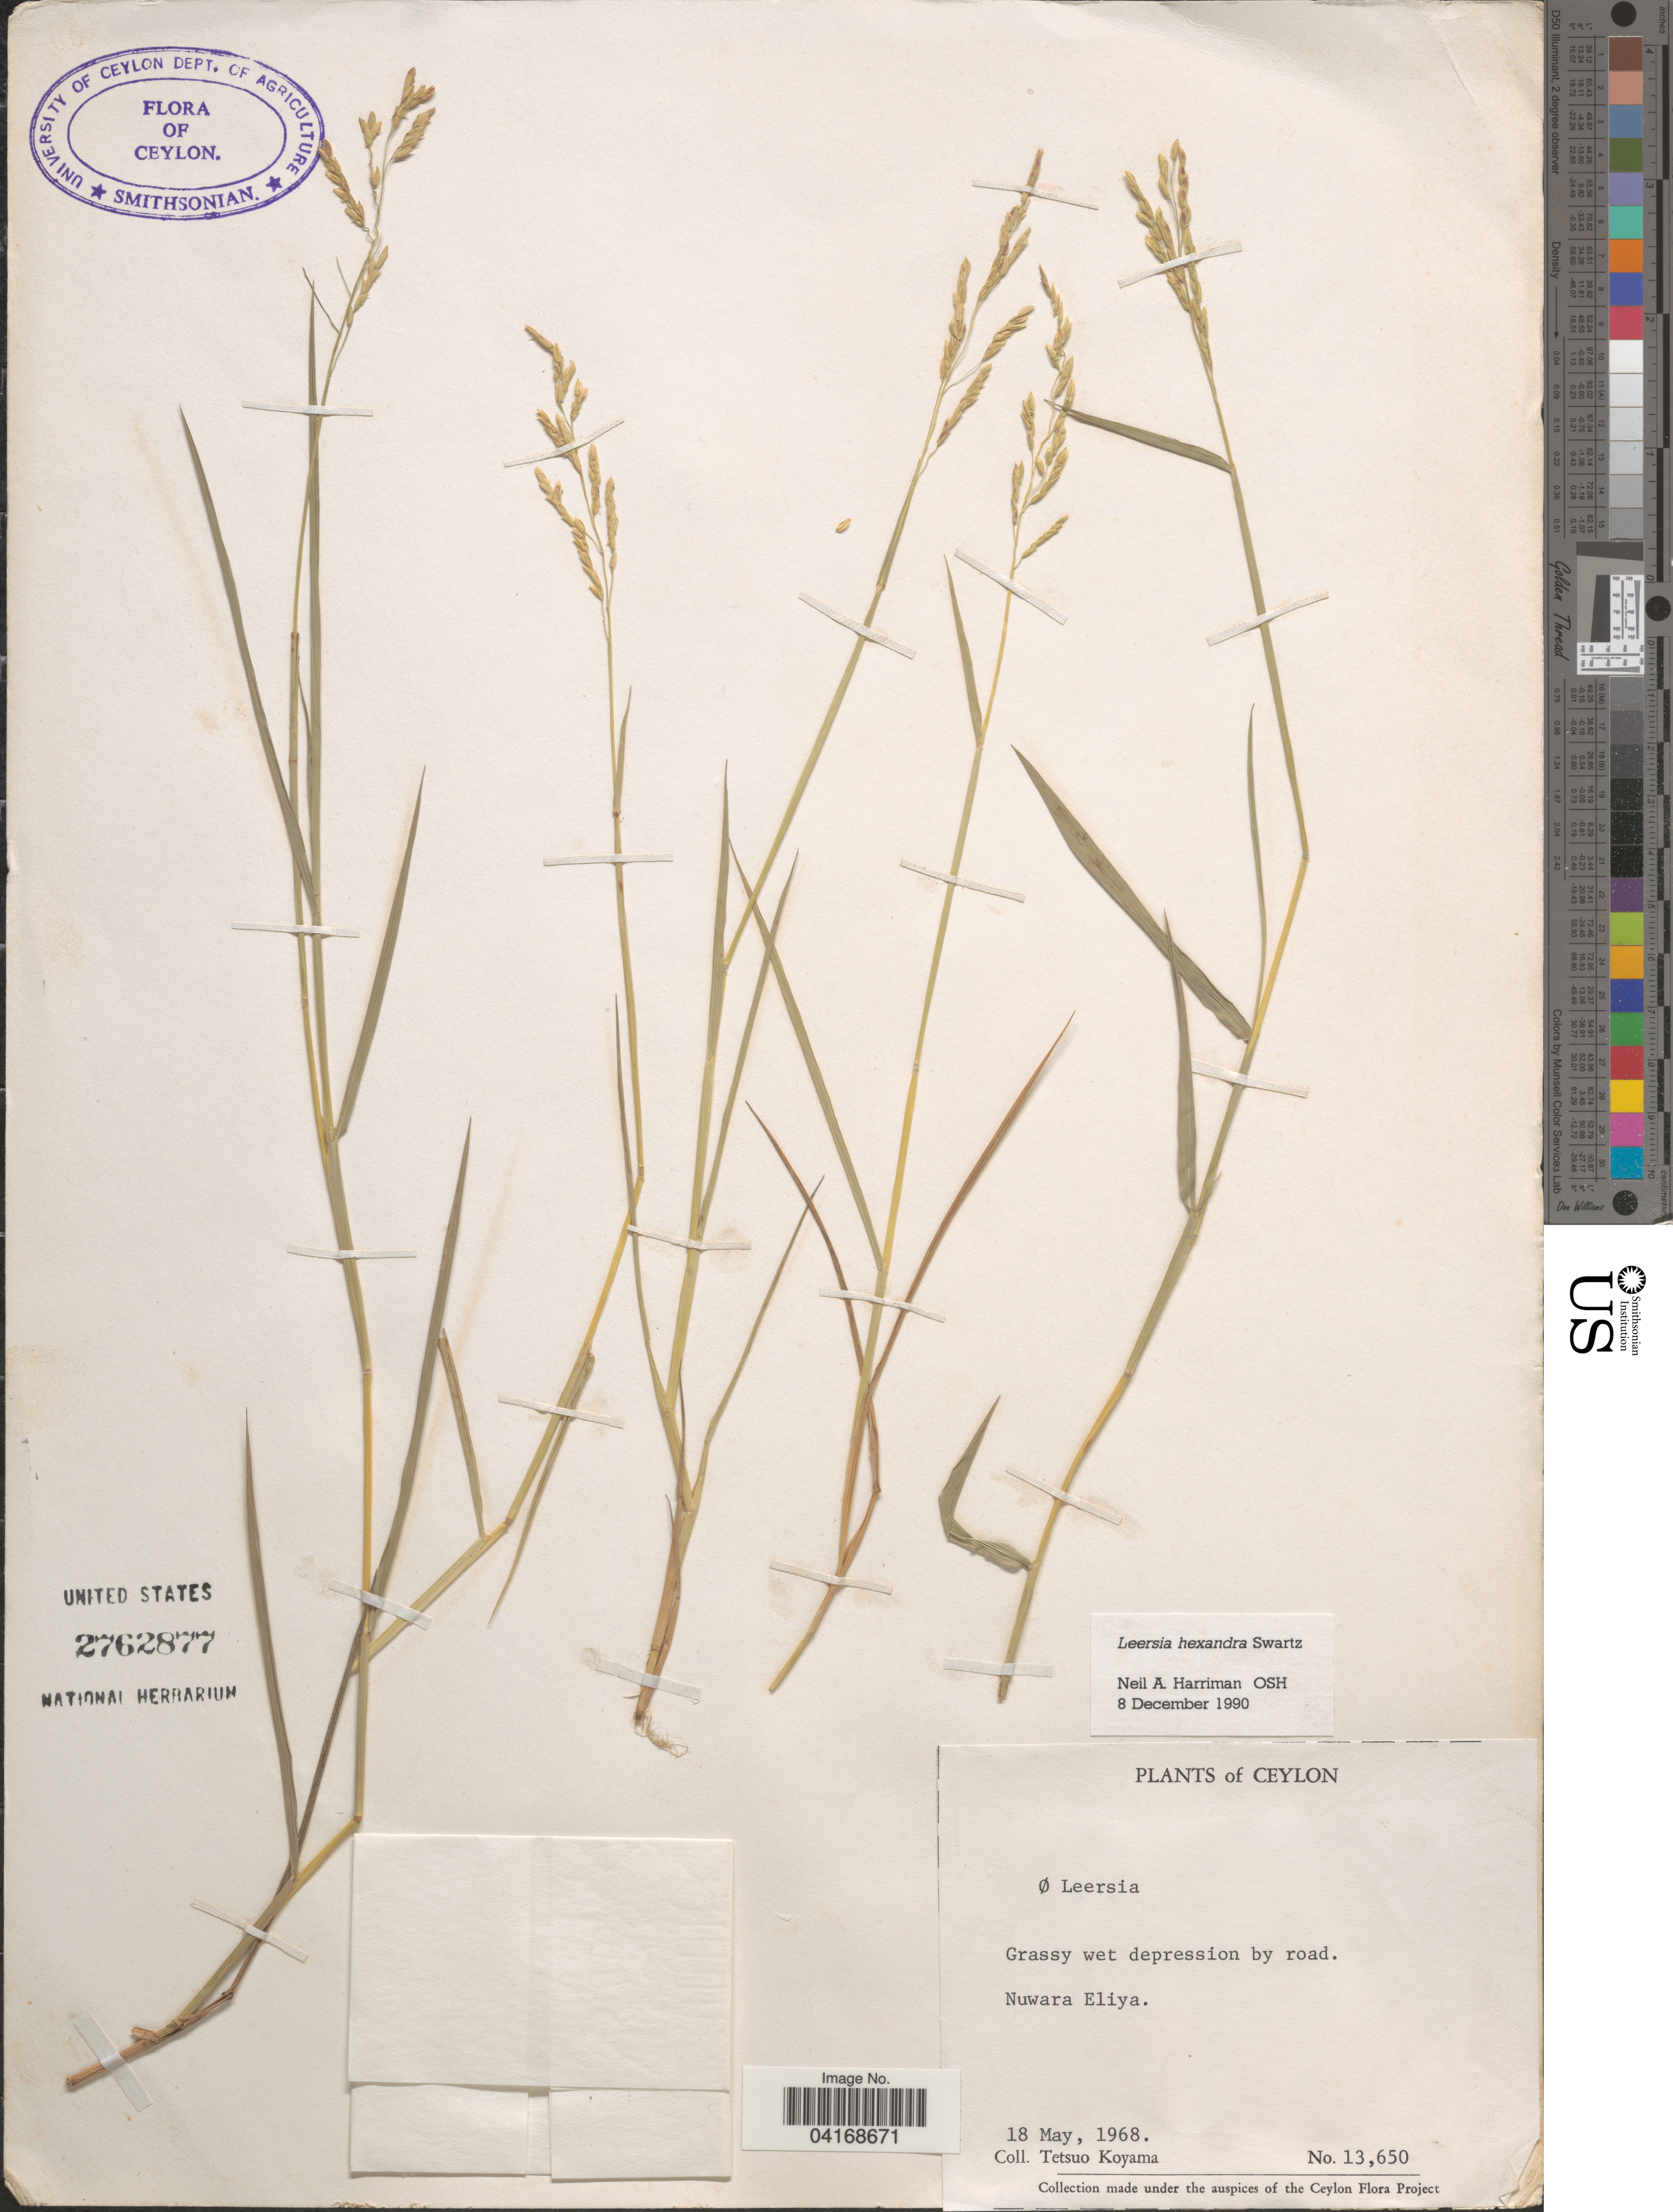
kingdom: Plantae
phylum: Tracheophyta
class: Liliopsida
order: Poales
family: Poaceae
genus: Leersia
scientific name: Leersia hexandra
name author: Sw.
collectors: T. Koyama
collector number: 13650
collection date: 1968-05-18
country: Sri Lanka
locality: Ceylon. Nuwara Eliya.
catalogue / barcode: US 2762877